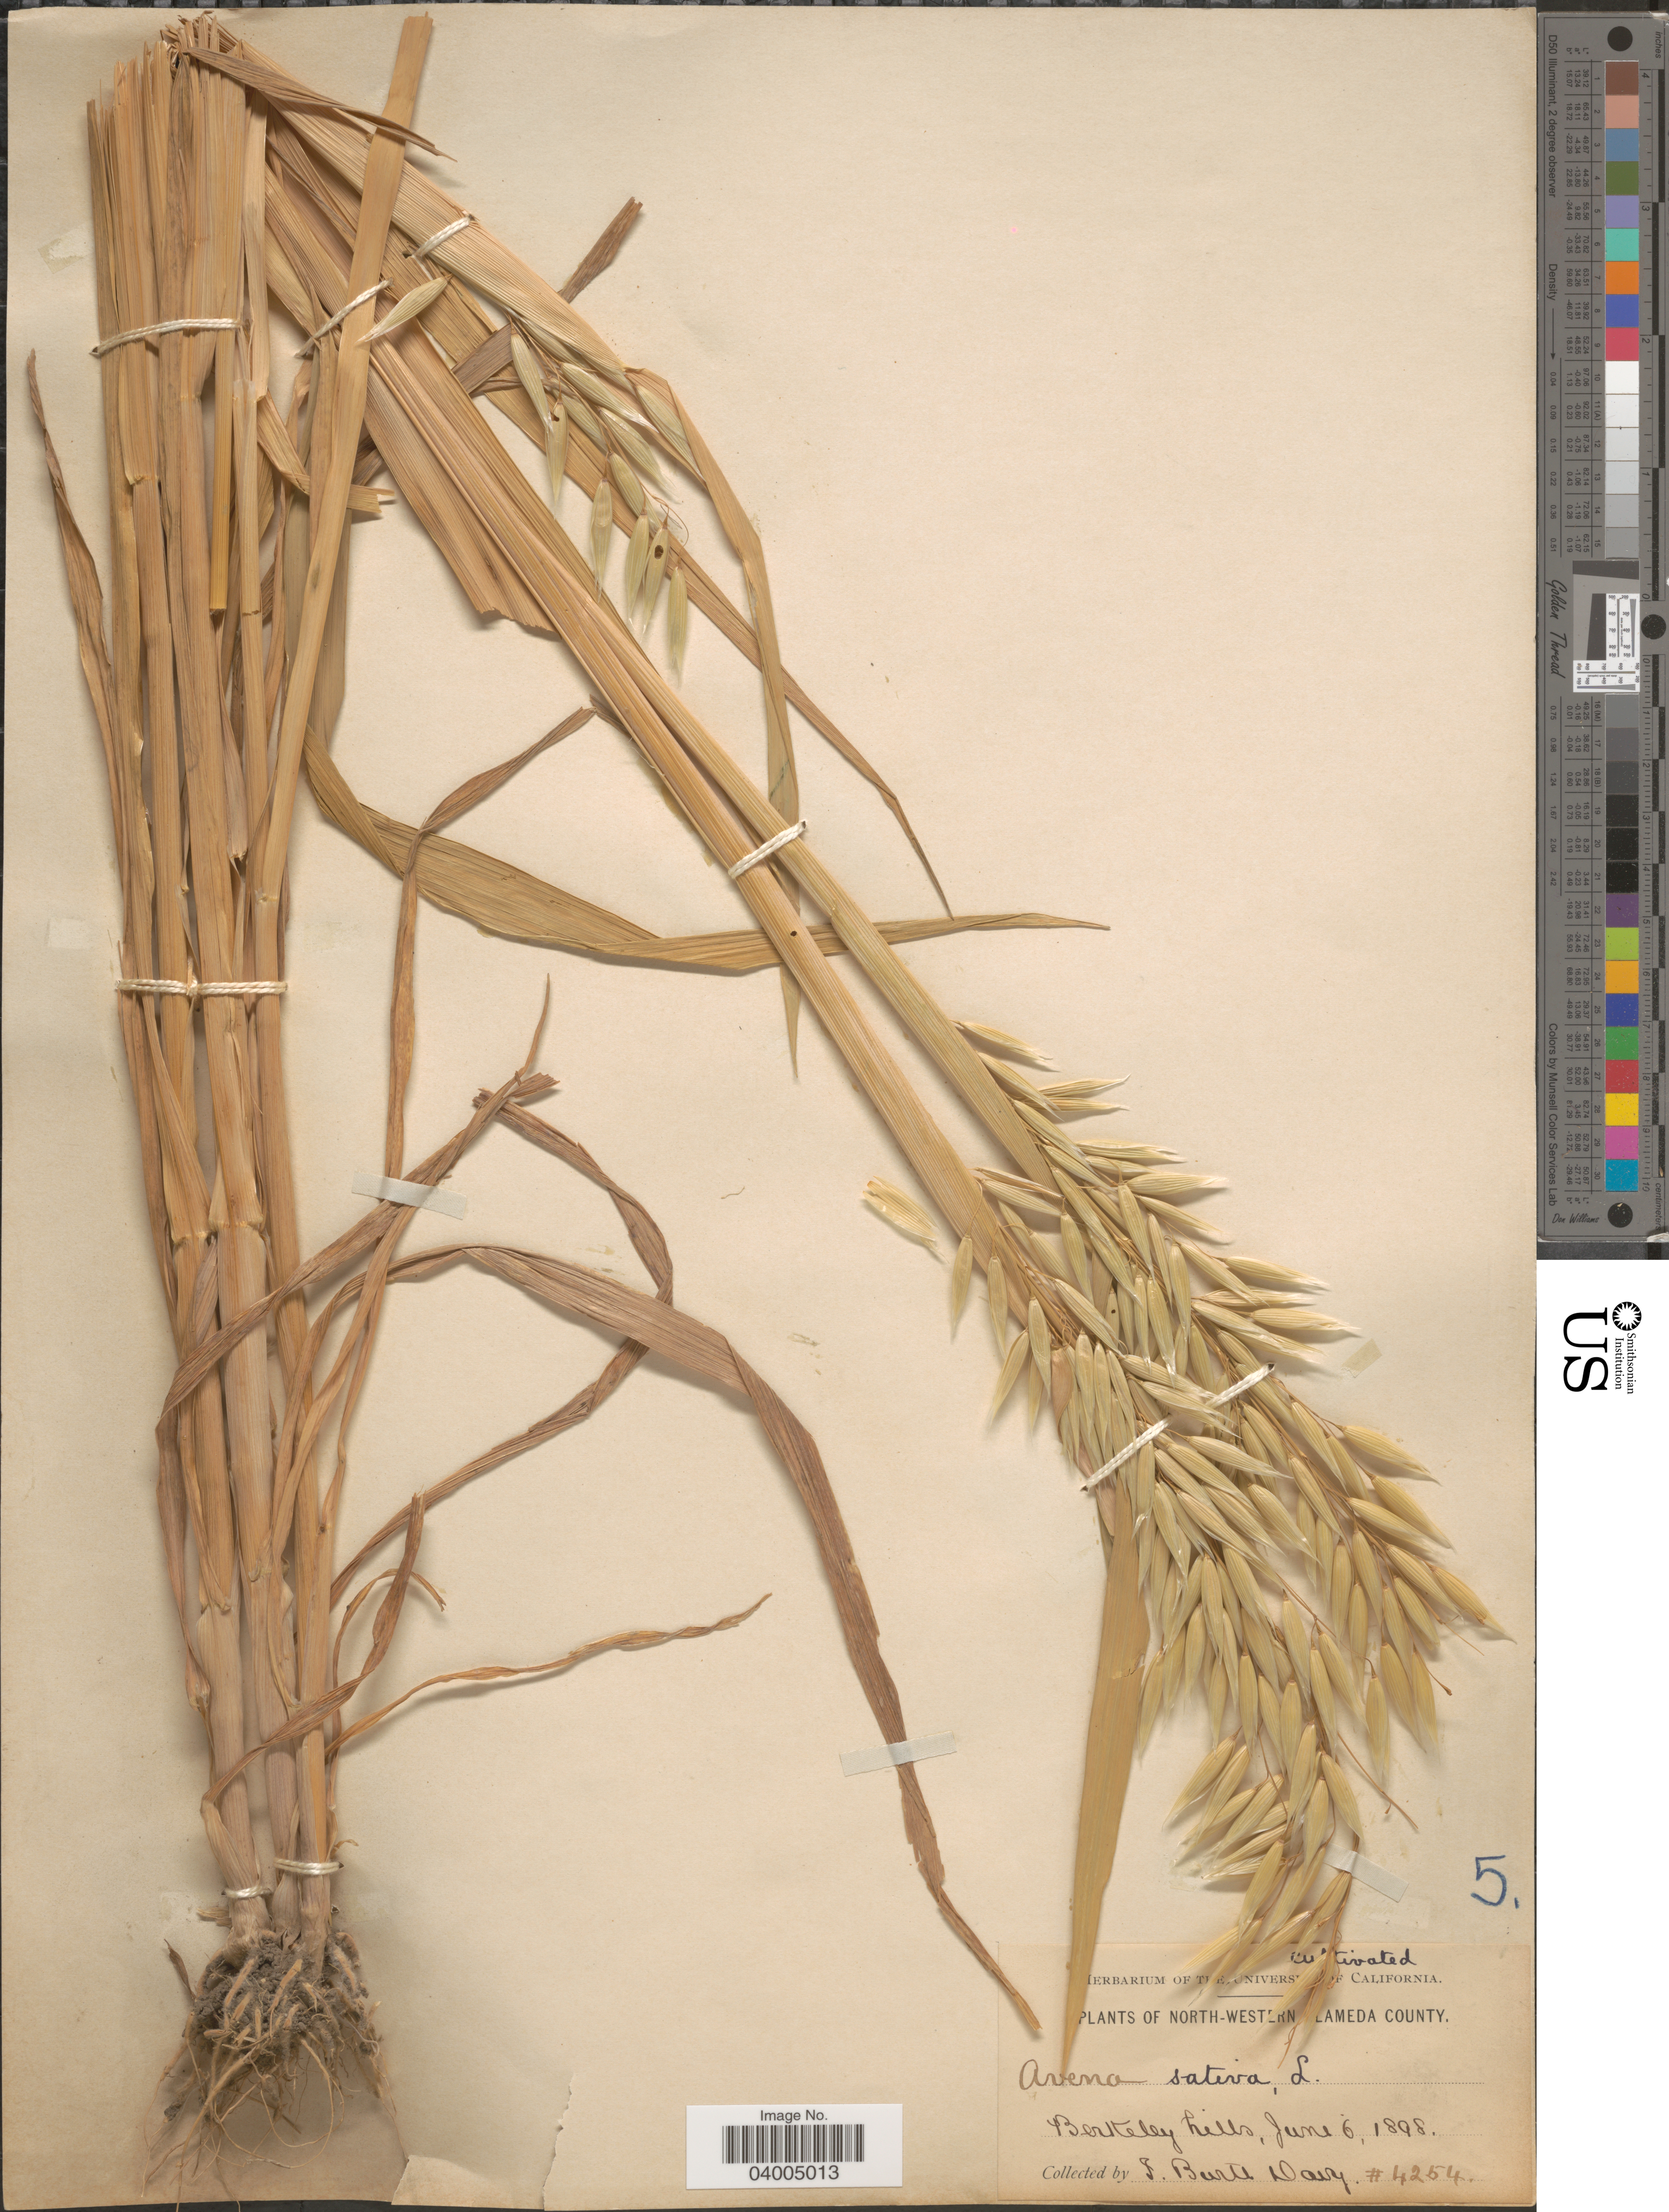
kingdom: Plantae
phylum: Tracheophyta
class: Liliopsida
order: Poales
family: Poaceae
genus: Avena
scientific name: Avena sativa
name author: L.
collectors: J. Burtt Davy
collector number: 4254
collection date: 1898-06-06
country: United States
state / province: California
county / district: Alameda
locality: North-western Alameda County. Berkeley hills.